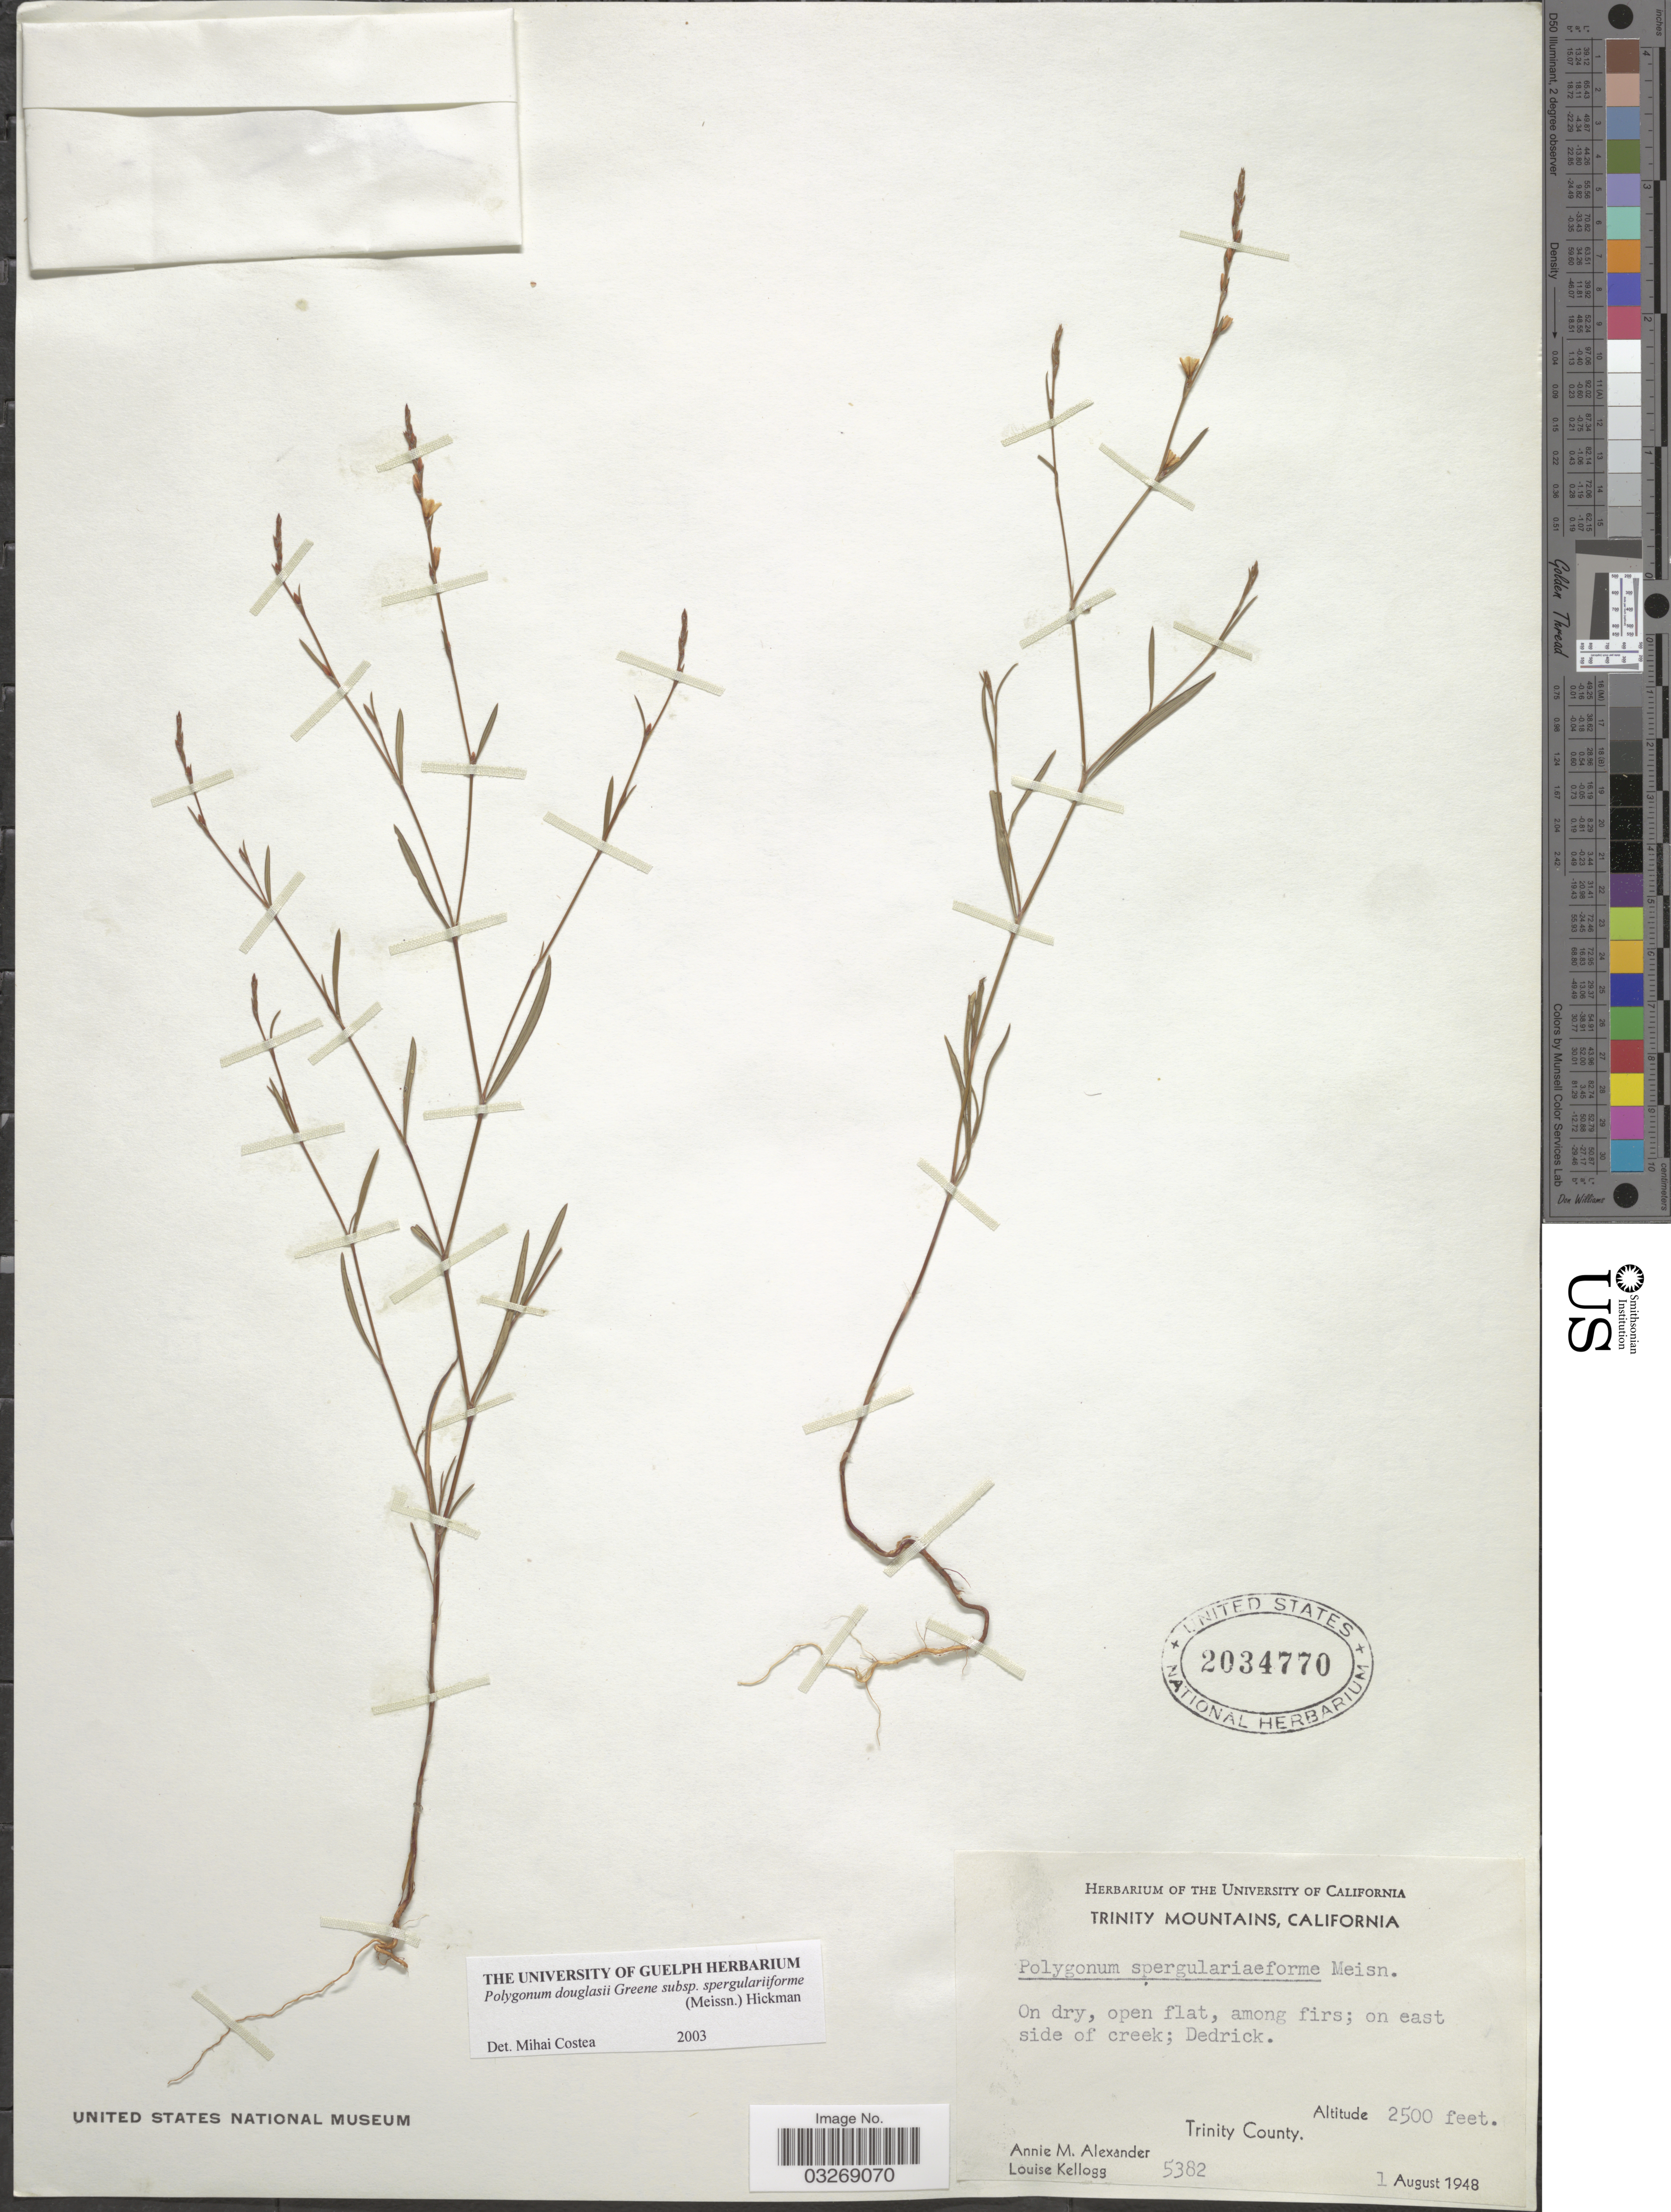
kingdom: Plantae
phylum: Tracheophyta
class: Magnoliopsida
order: Caryophyllales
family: Polygonaceae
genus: Polygonum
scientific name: Polygonum douglasii subsp. spergulariiforme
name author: (Meisn. ex Small) Hickman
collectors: A. M. Alexander & L. Kellogg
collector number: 5382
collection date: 1948-08-01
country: United States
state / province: California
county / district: Trinity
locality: Trinity Mountains. On east side of creek; Dedrick. Trinity County.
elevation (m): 762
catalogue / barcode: US 2034770